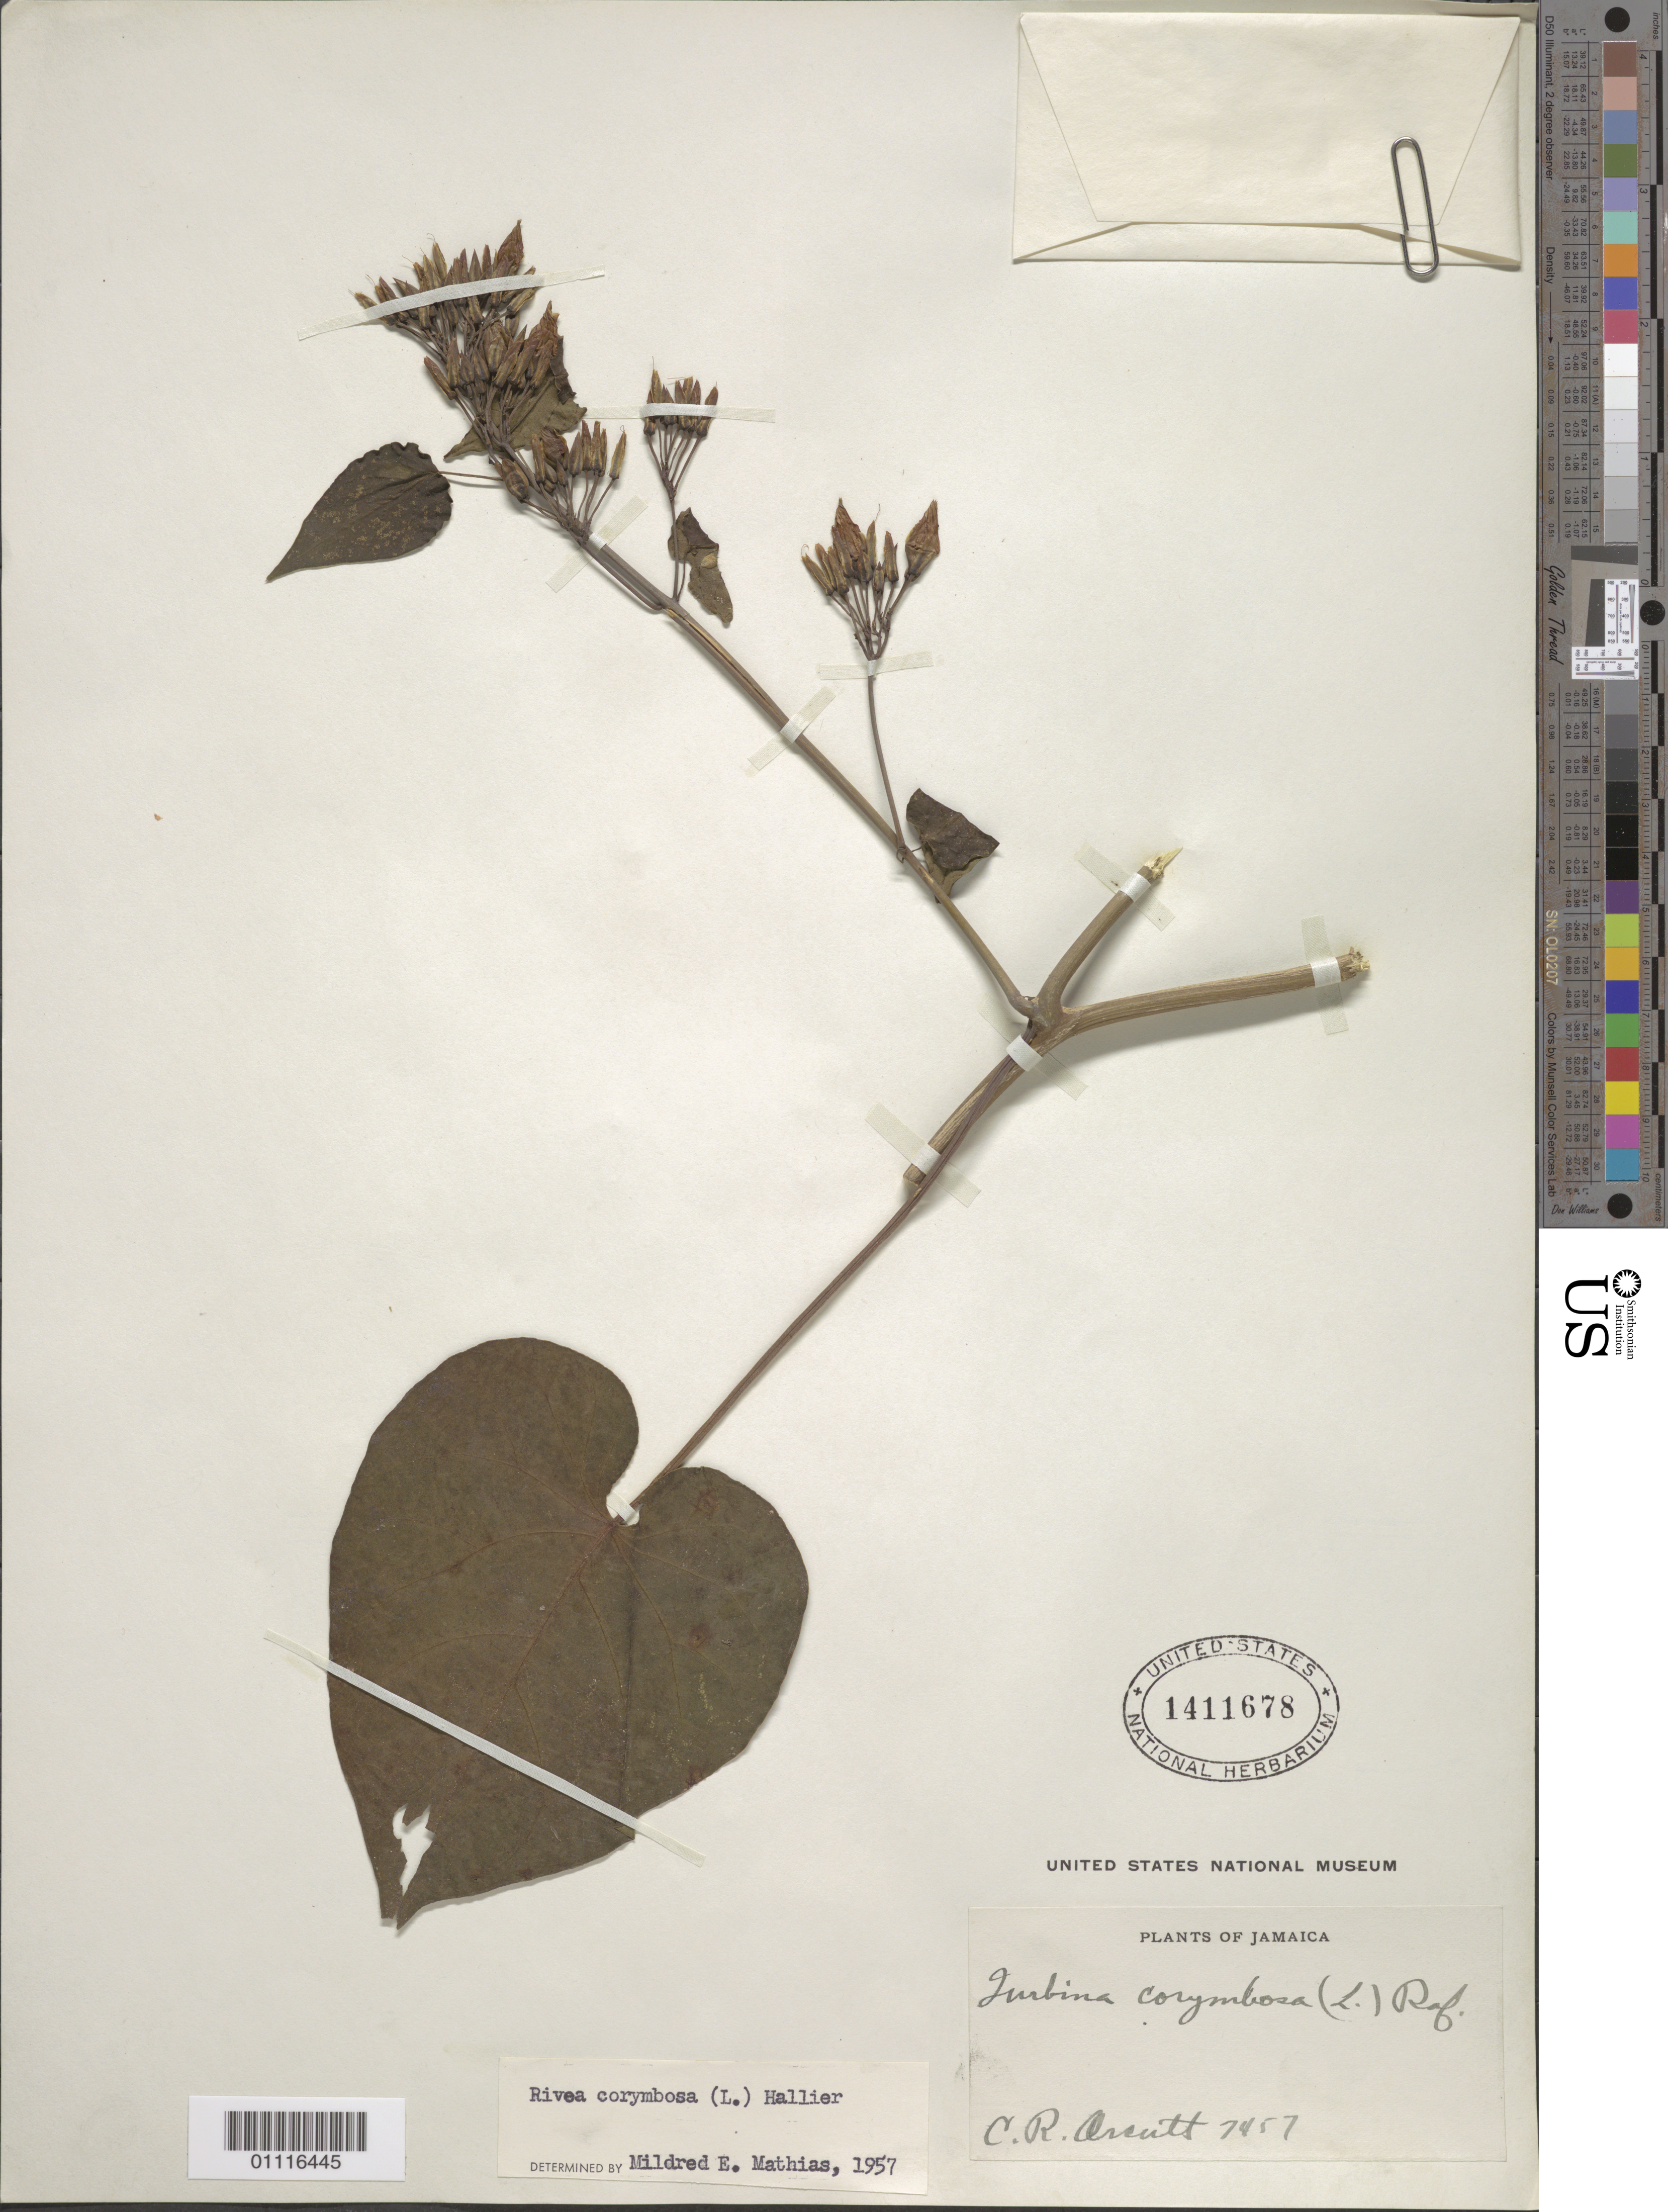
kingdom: Plantae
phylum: Tracheophyta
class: Magnoliopsida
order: Solanales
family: Convolvulaceae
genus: Turbina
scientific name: Turbina corymbosa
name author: (L.) Raf.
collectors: C. R. Orcutt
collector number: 7457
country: Jamaica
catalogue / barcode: US 1411678